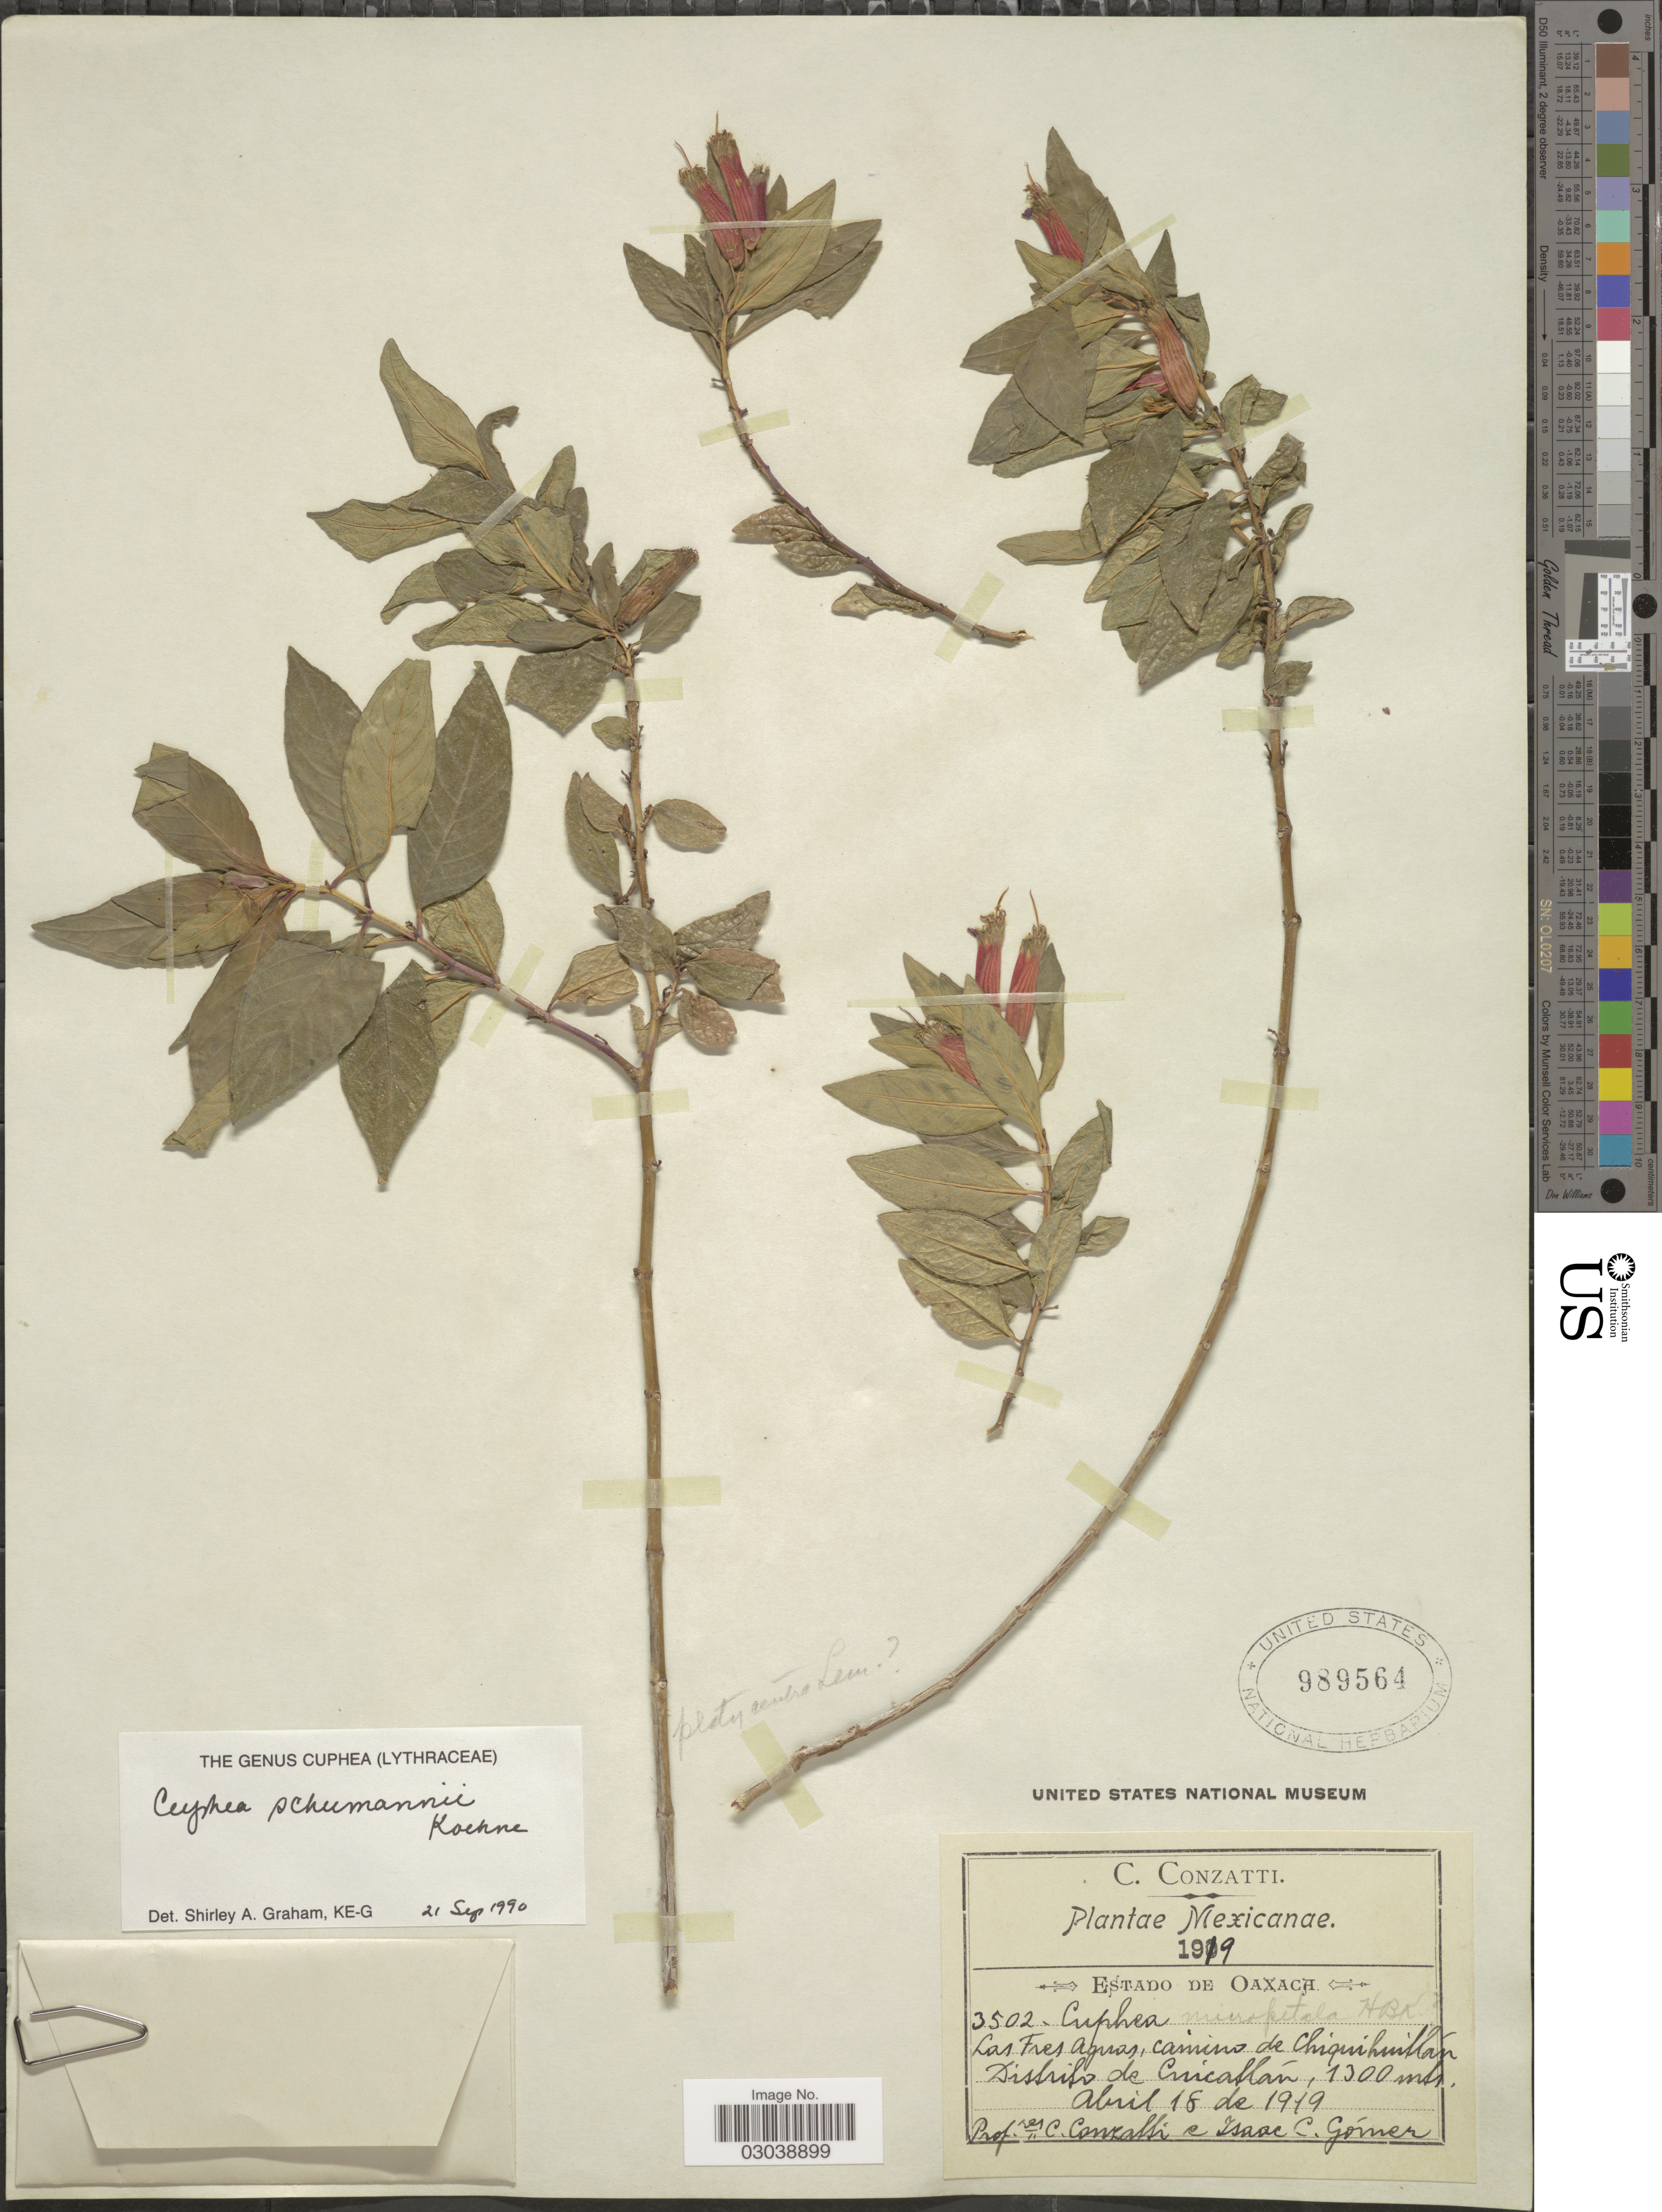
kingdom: Plantae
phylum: Tracheophyta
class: Magnoliopsida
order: Myrtales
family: Lythraceae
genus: Cuphea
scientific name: Cuphea schumannii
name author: Koehne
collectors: C. Conzatti & I. Gomer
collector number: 3502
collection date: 1919-04-18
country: Mexico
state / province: Oaxaca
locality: Las Tres Aguas, camino de Chiquihuitlán, Distrito de Cuicatlán.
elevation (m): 1300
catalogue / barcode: US 989564